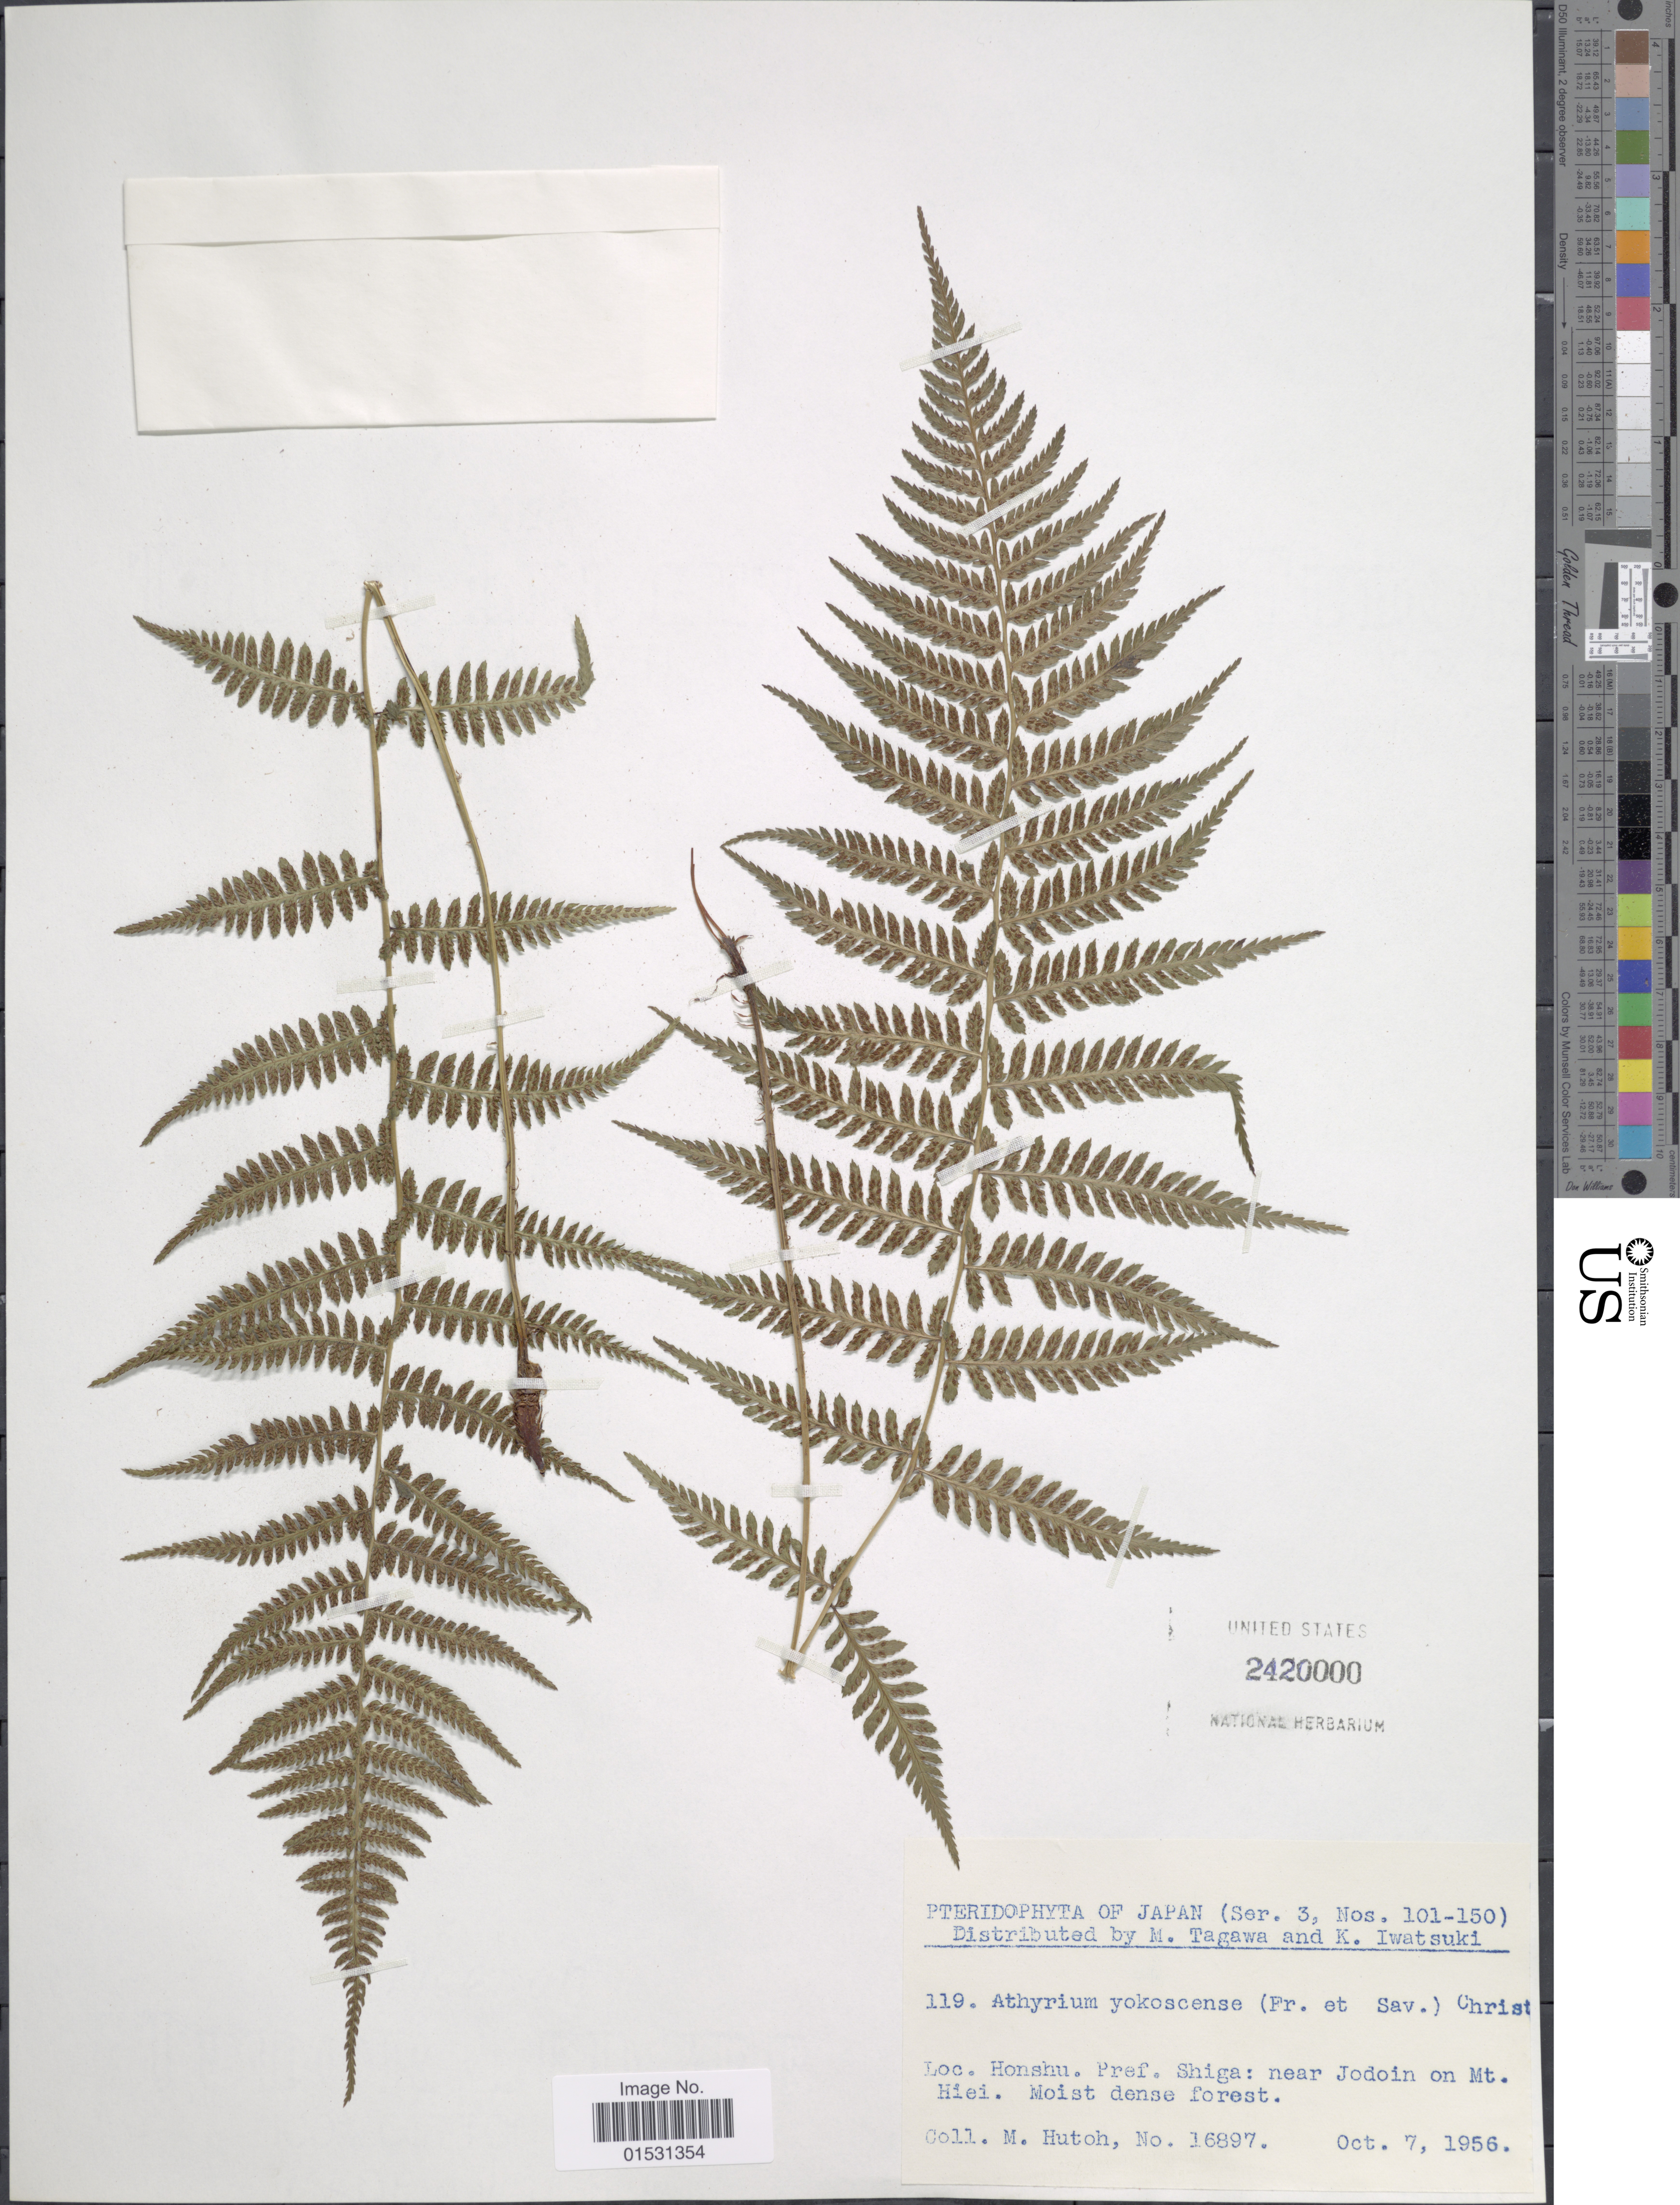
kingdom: Plantae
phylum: Tracheophyta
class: Polypodiopsida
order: Polypodiales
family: Athyriaceae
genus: Athyrium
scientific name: Athyrium yokoscense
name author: (Franch. & Sav.) Christ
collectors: M. Hutoh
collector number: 16897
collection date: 1956-10-07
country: Japan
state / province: Siga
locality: Honshu. Pref. Shiga: near Jodoin on Mt. Hiei.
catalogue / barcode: US 2420000